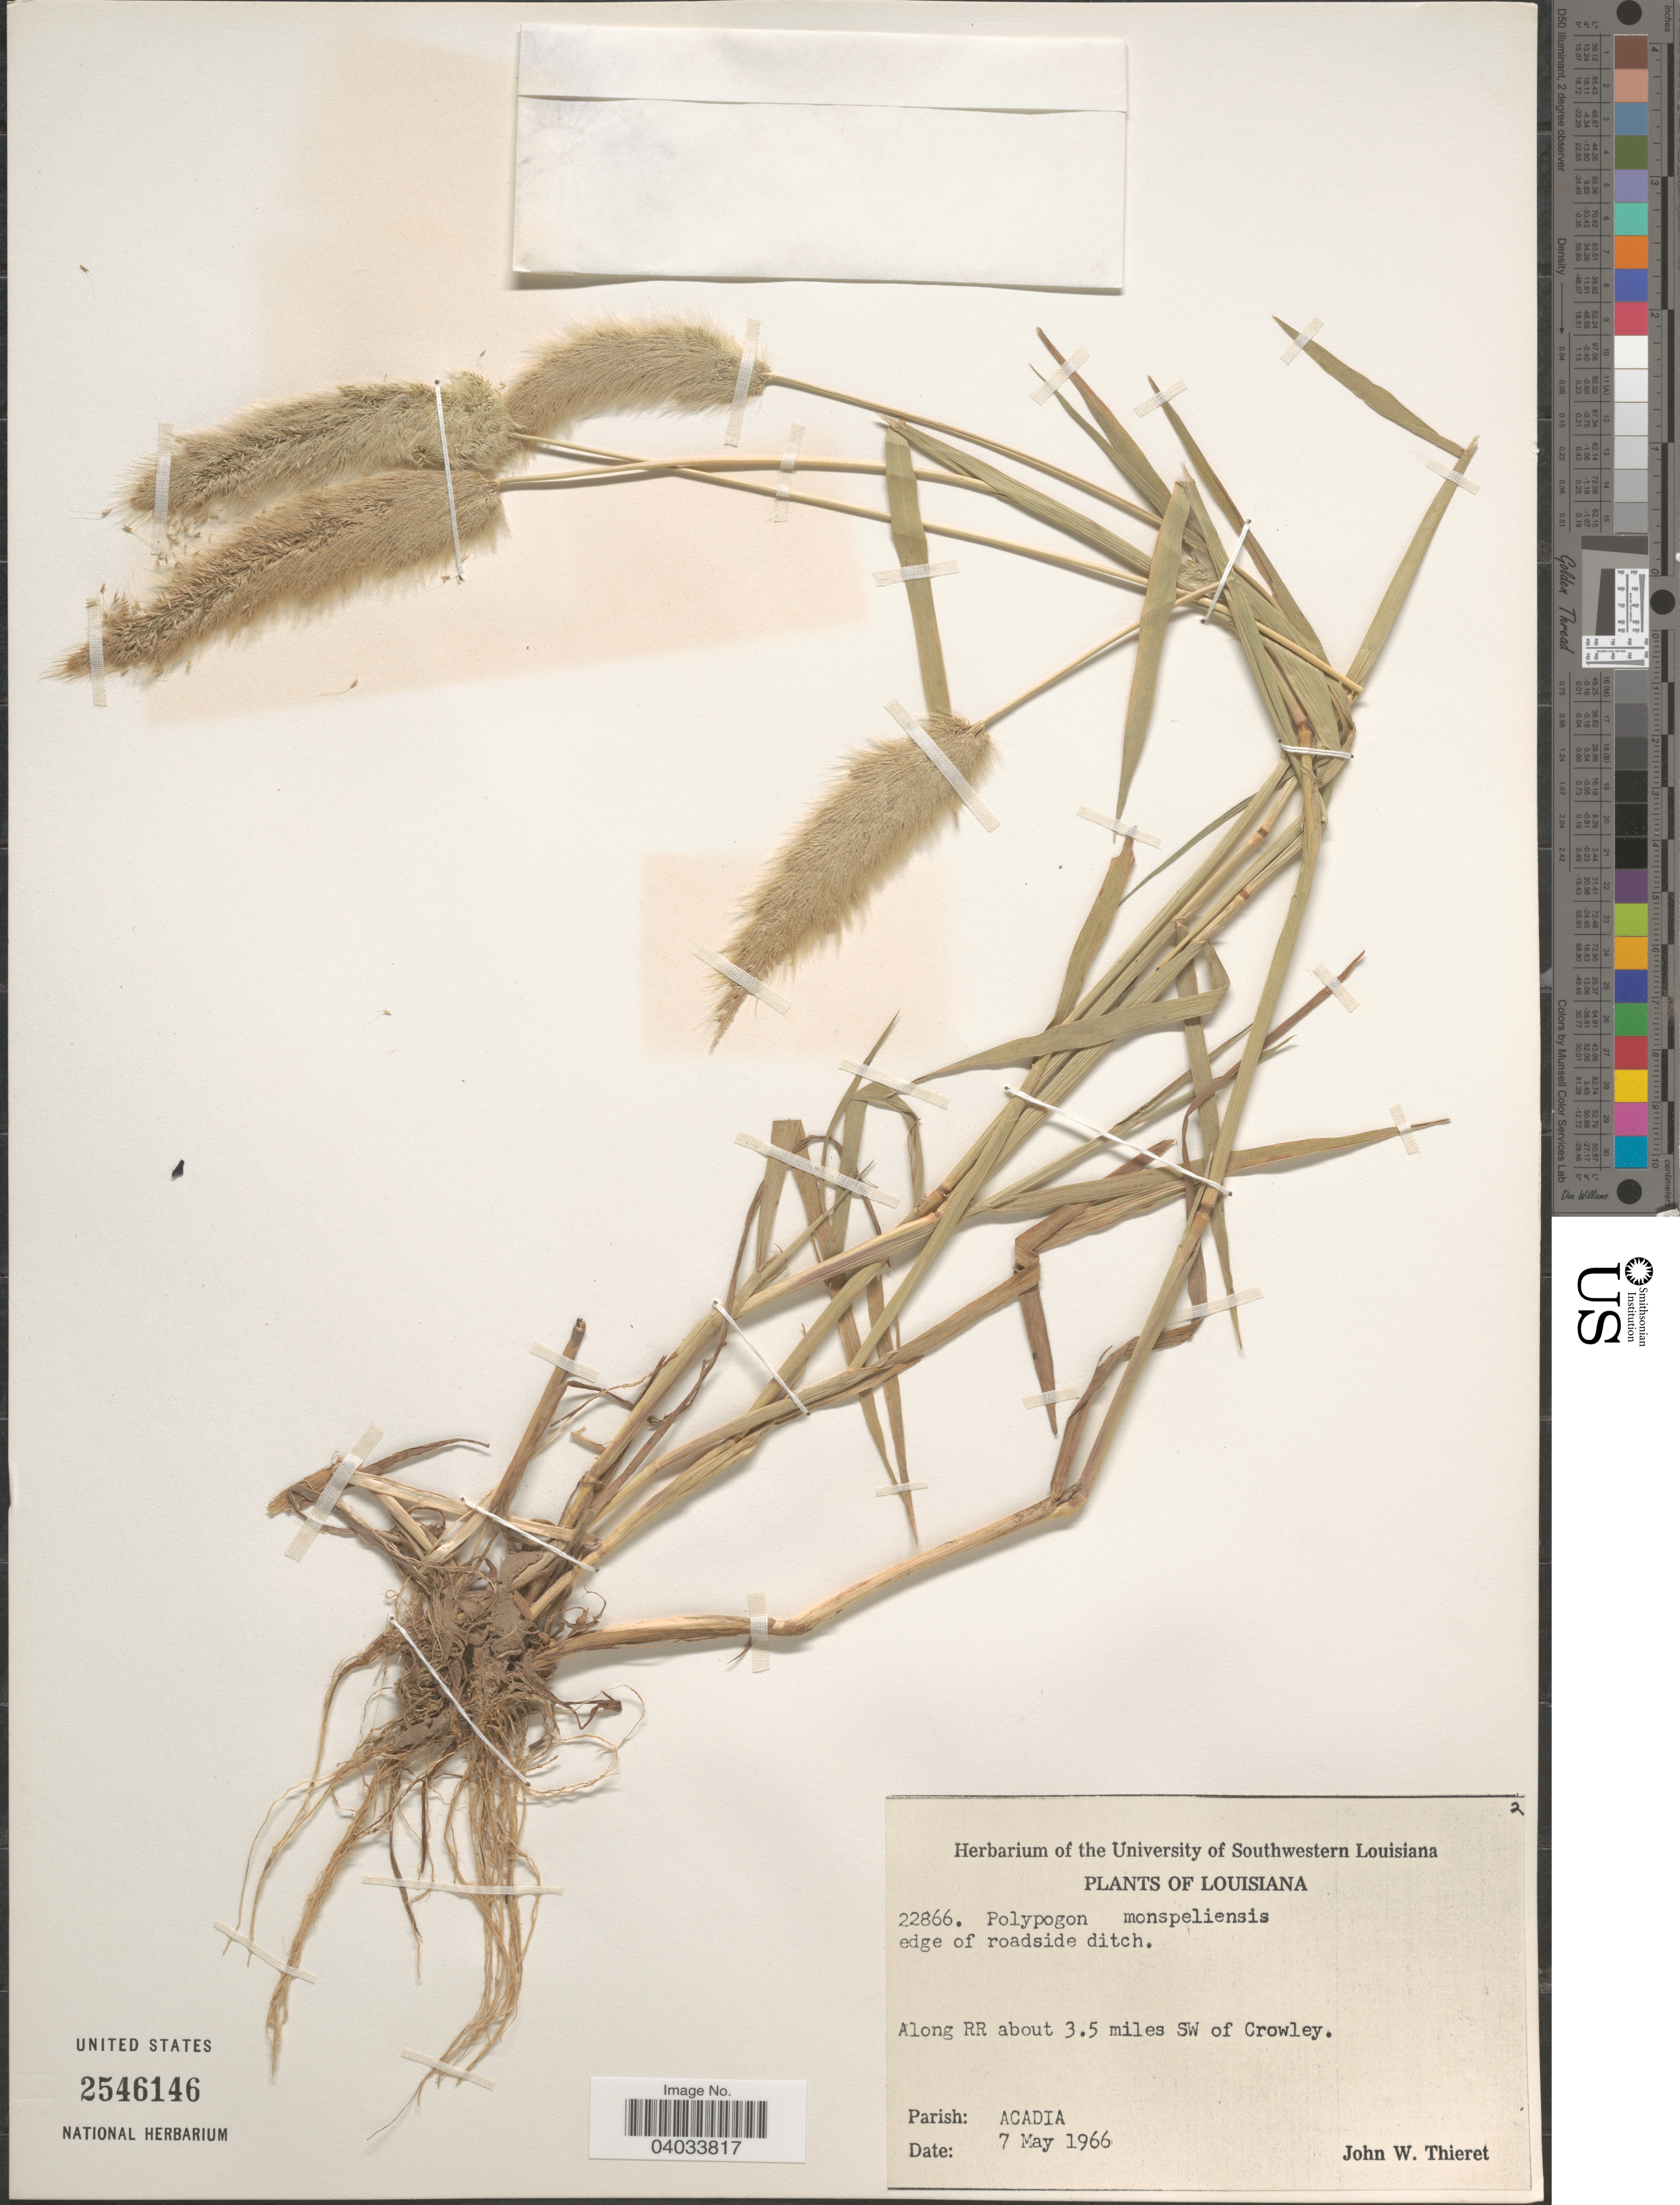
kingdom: Plantae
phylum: Tracheophyta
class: Liliopsida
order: Poales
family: Poaceae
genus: Polypogon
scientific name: Polypogon monspeliensis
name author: (L.) Desf.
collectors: J. W. Thieret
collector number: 22866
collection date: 1966-05-07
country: United States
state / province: Louisiana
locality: Along RR about 3.5 miles SW of Crowley. Parish: Acadia.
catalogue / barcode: US 2546146